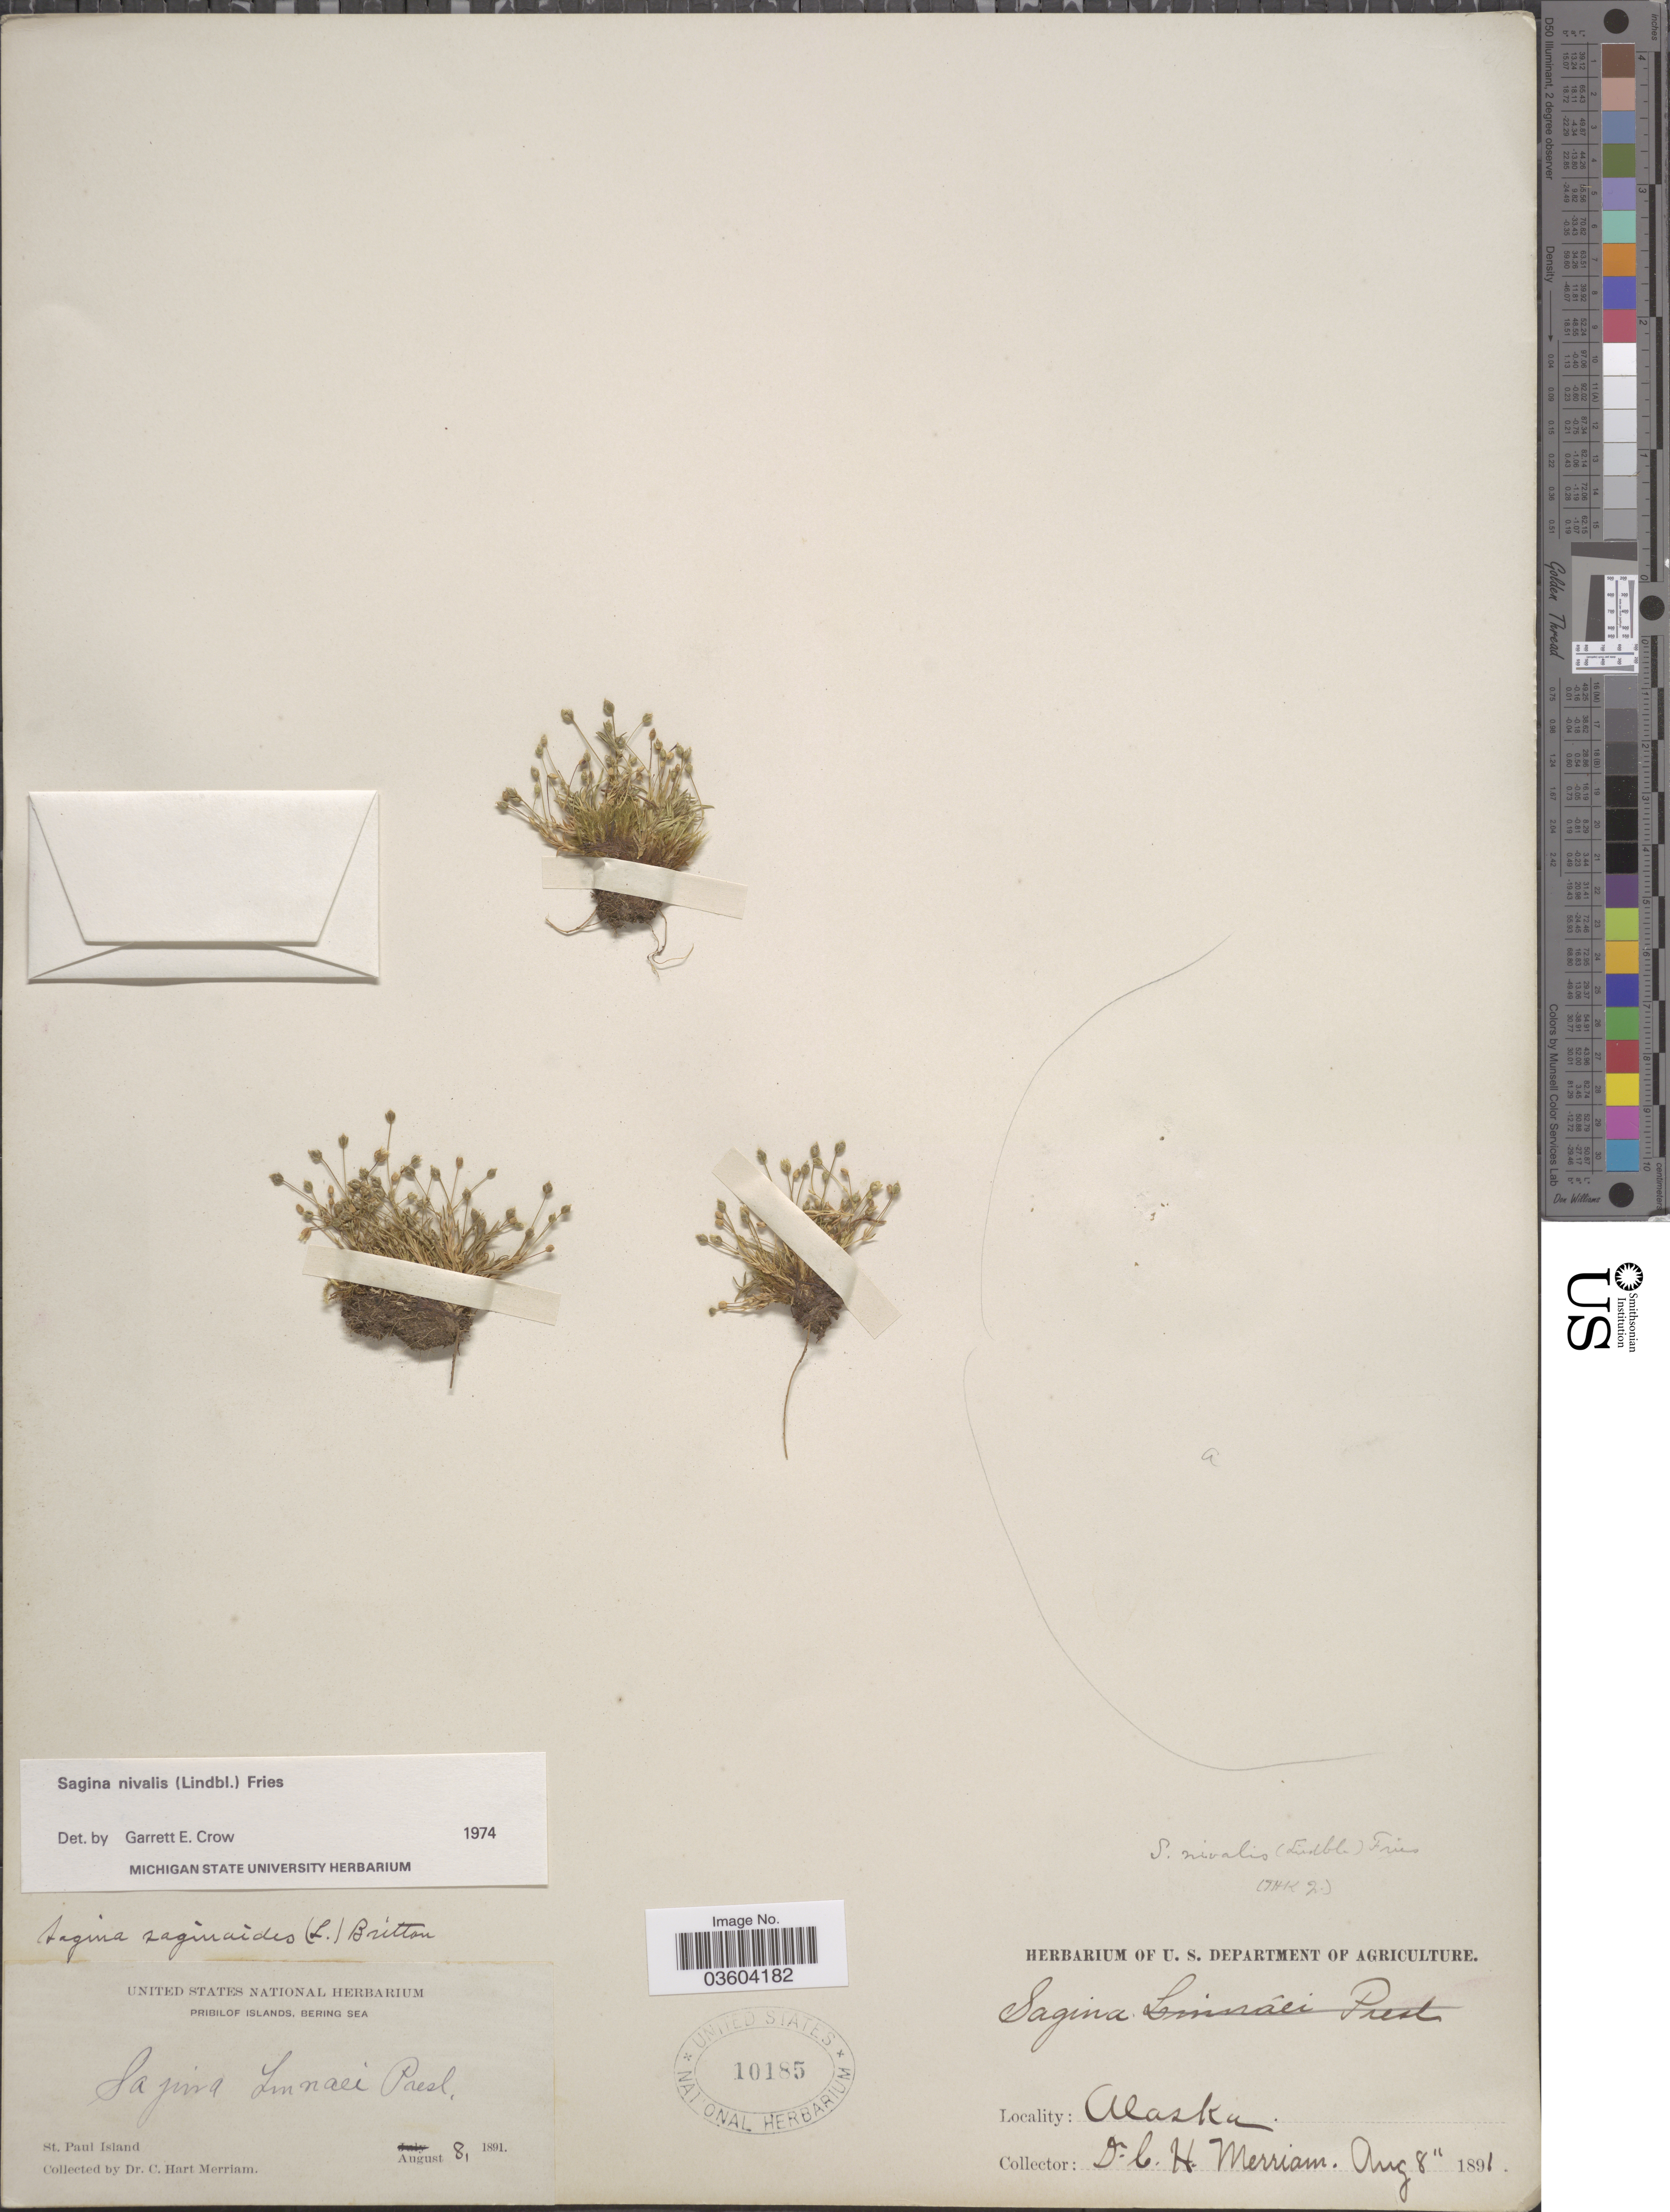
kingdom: Plantae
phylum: Tracheophyta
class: Magnoliopsida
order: Caryophyllales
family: Caryophyllaceae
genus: Sagina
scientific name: Sagina nivalis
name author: (Lindblom) Fr.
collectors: C. Merriam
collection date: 1891-08-08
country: United States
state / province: Alaska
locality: Pribilof Islands, Bering Sea. St. Paul Island.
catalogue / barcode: US 10185